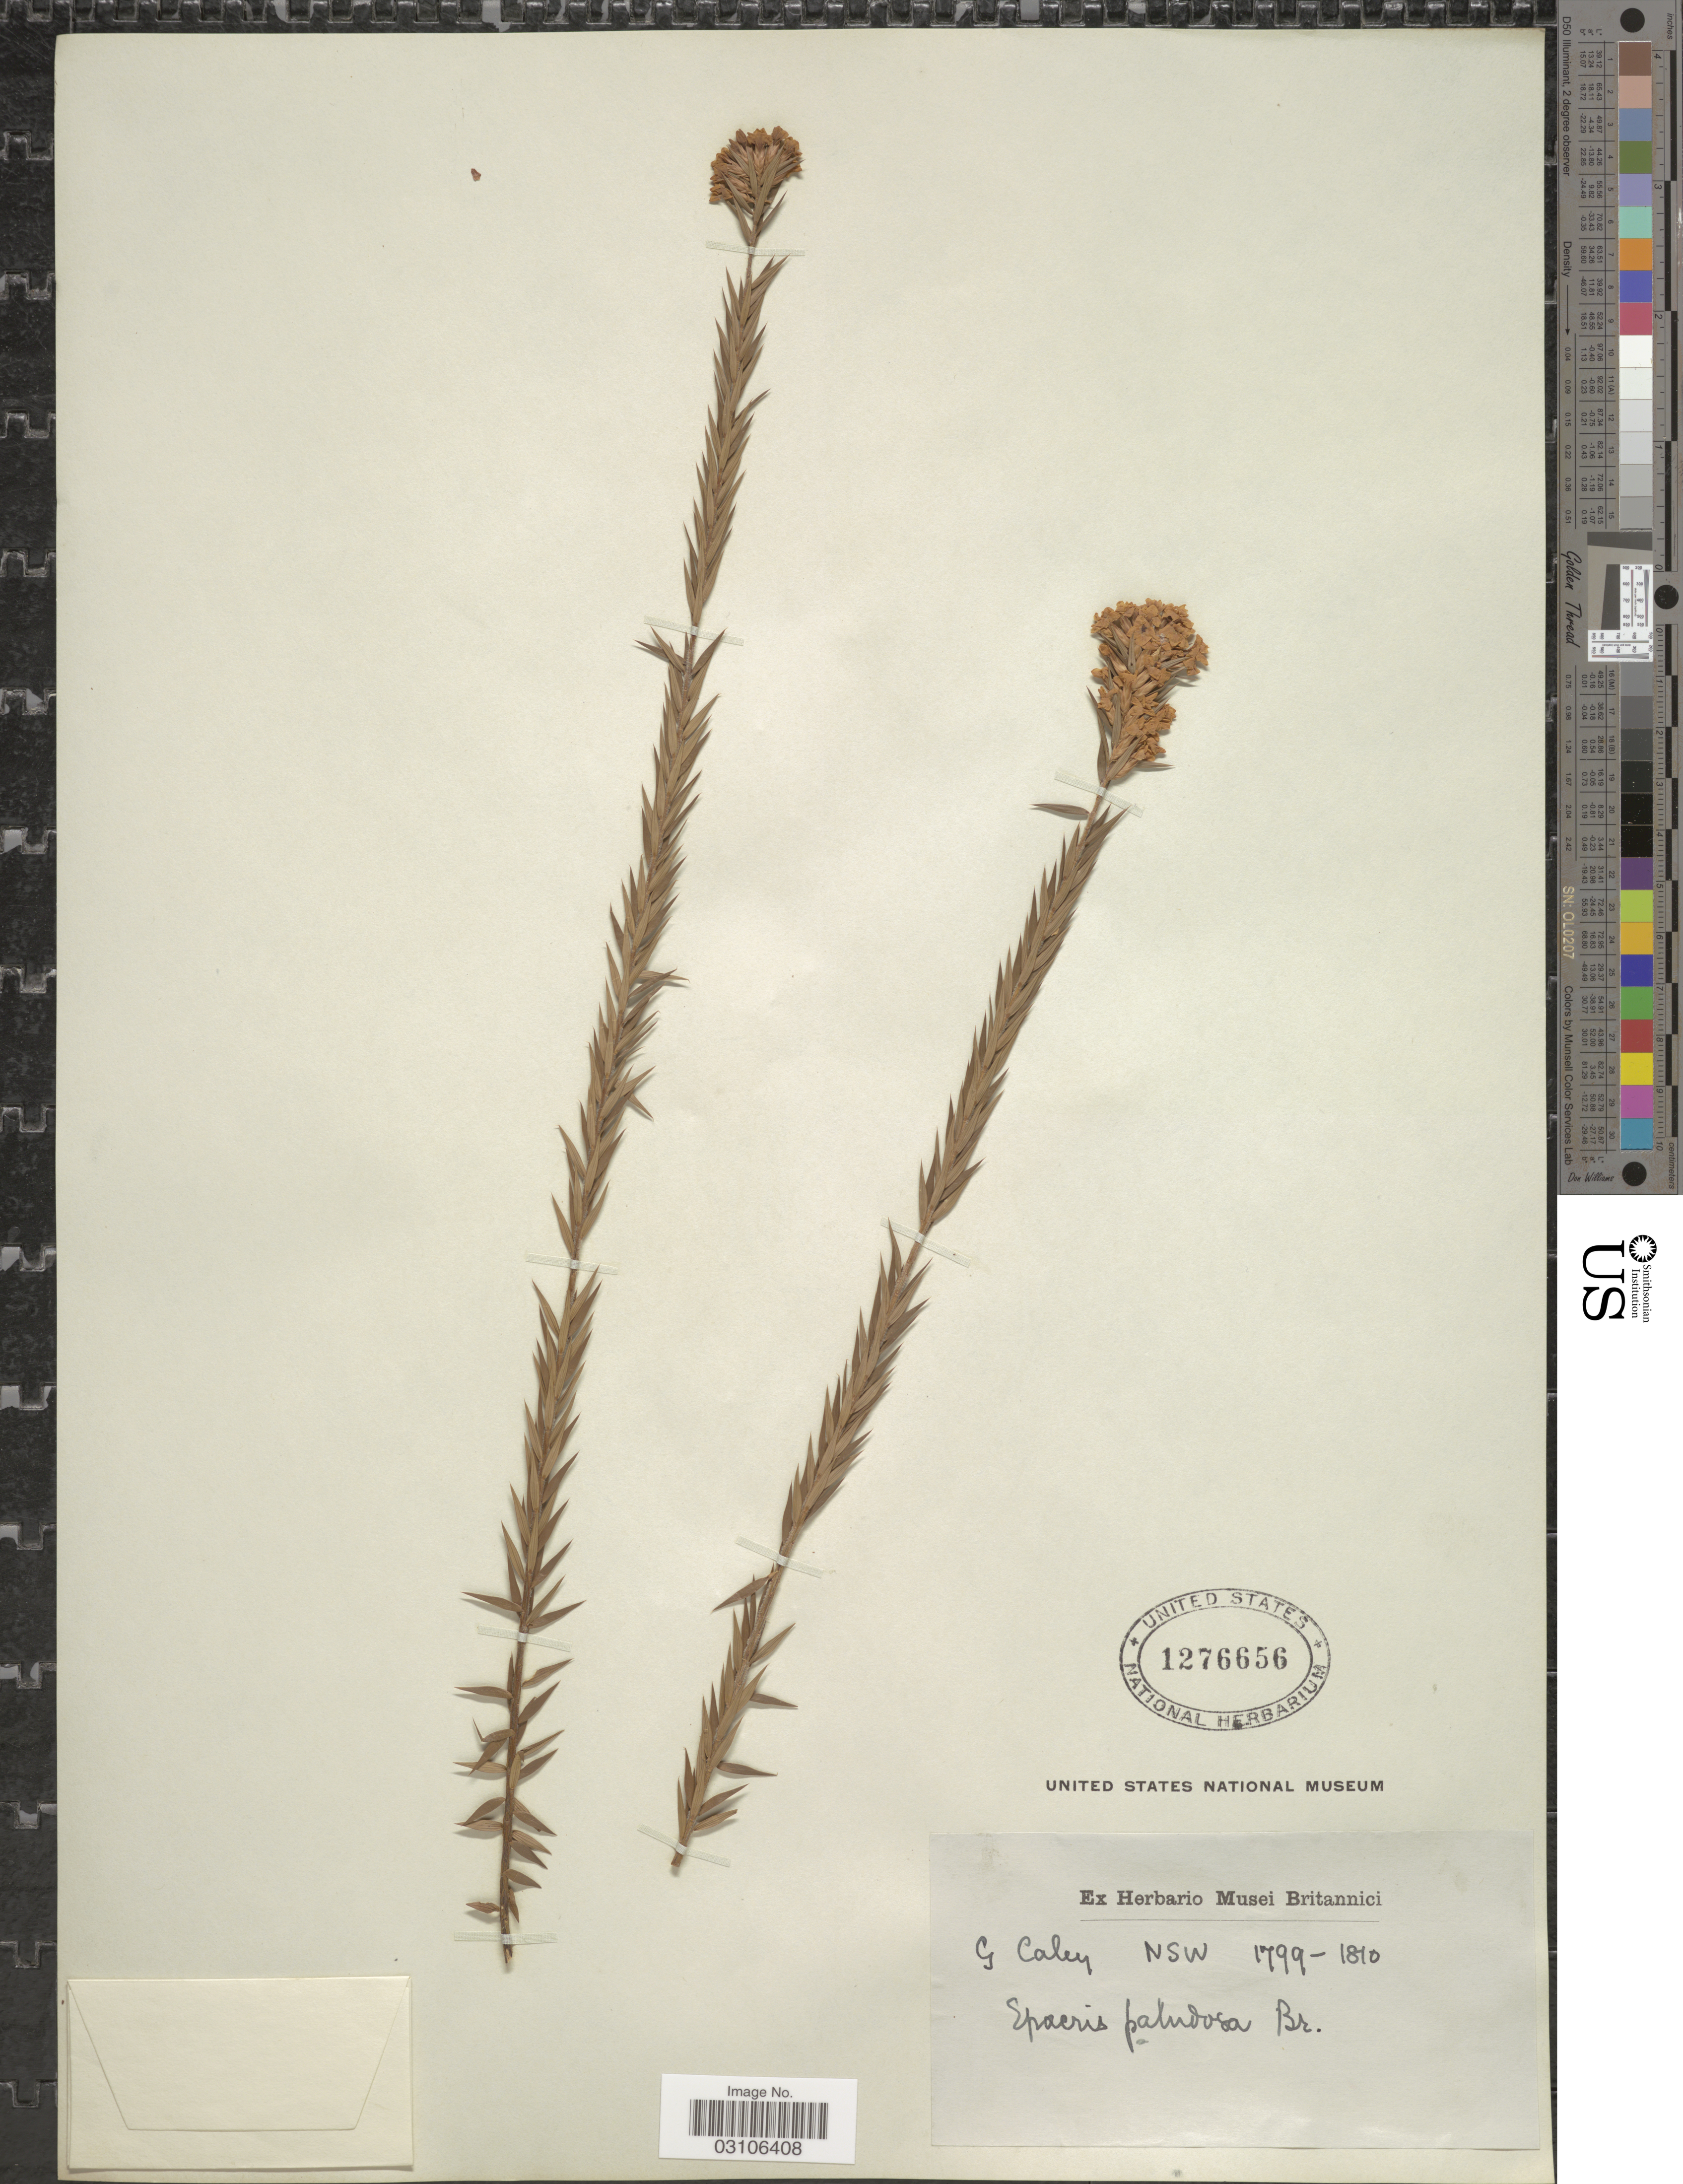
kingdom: Plantae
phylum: Tracheophyta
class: Magnoliopsida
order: Ericales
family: Ericaceae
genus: Epacris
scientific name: Epacris paludosa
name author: R. Br.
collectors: G. Caley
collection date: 1799/1810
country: Australia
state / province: New South Wales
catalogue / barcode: US 1276656